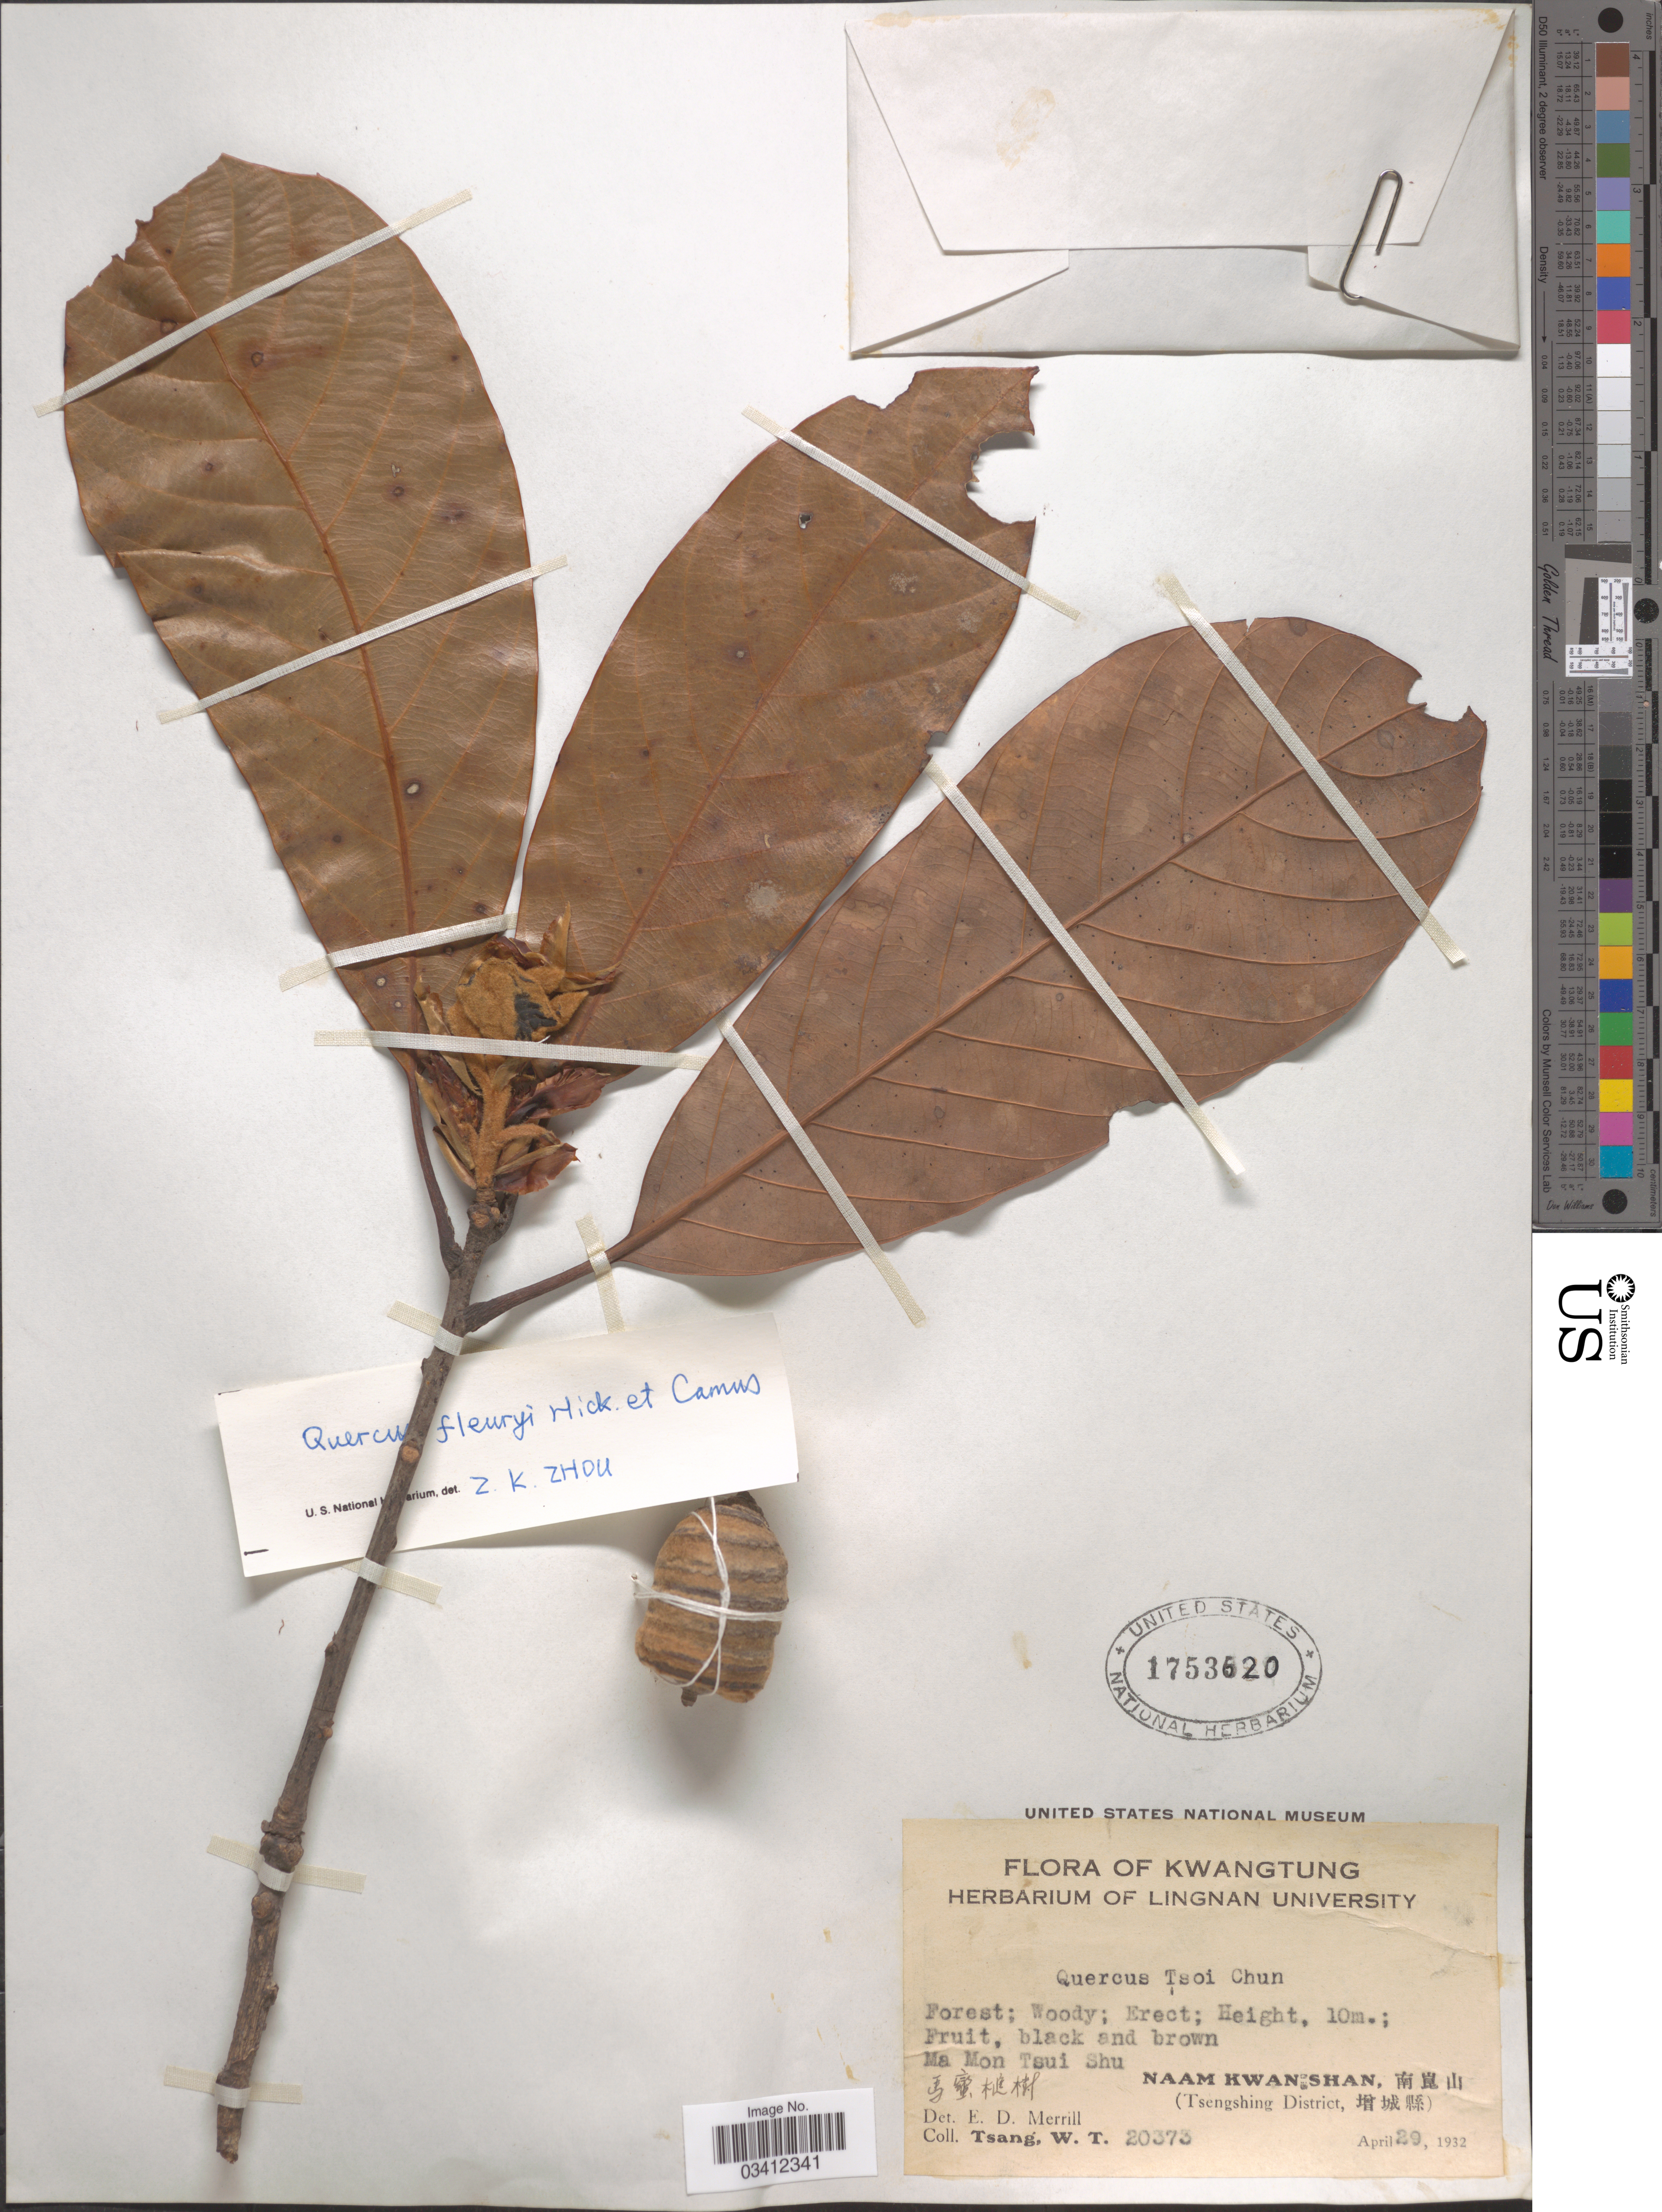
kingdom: Plantae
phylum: Tracheophyta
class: Magnoliopsida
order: Fagales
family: Fagaceae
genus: Quercus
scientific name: Quercus tsoi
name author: Chun ex Menitsky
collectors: W. T. Tsang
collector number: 20373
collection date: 1932-04-29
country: China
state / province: Guangdong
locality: Kwangtung. Ma Mon Tsui Shu X. Naam Kwan Shan, X. (Tsengshing District, X).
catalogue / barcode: US 1753620